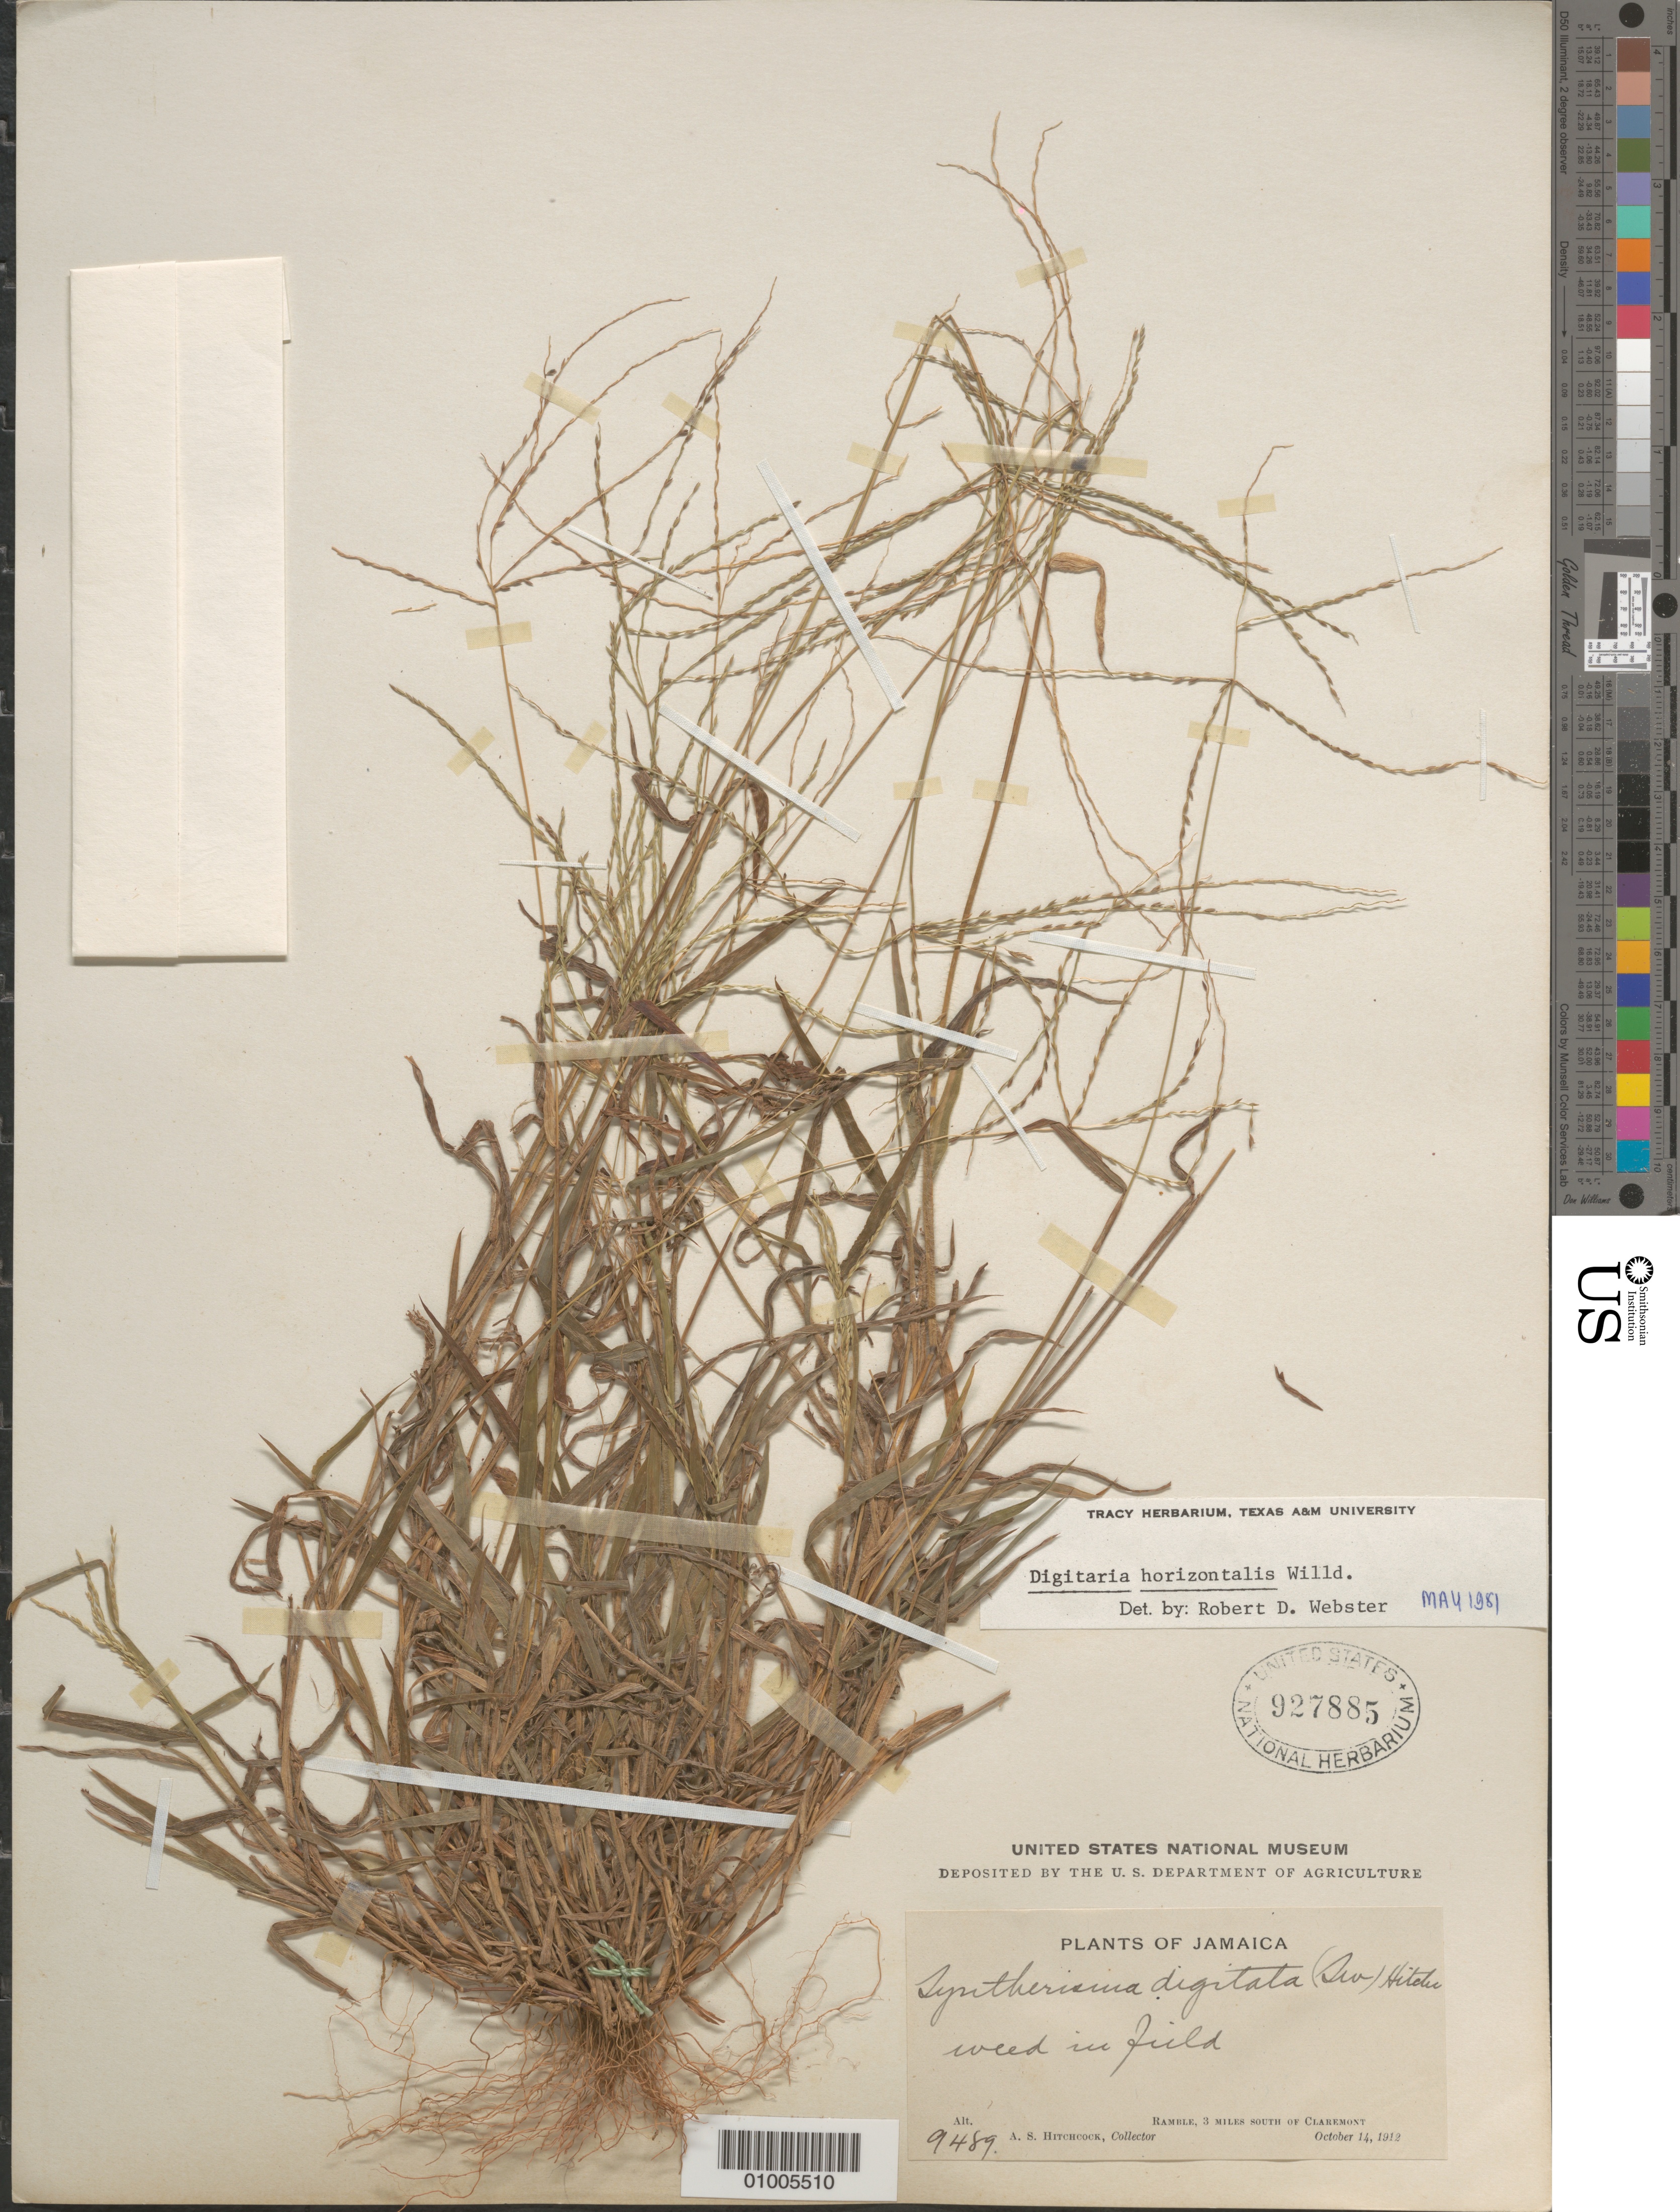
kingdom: Plantae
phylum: Tracheophyta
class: Liliopsida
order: Poales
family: Poaceae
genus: Digitaria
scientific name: Digitaria horizontalis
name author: Willd.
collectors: A. S. Hitchcock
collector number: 9487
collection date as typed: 14 Oct 1912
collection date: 1912-10-14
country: Jamaica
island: Jamaica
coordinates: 0 N, 0 E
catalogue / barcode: US 927885